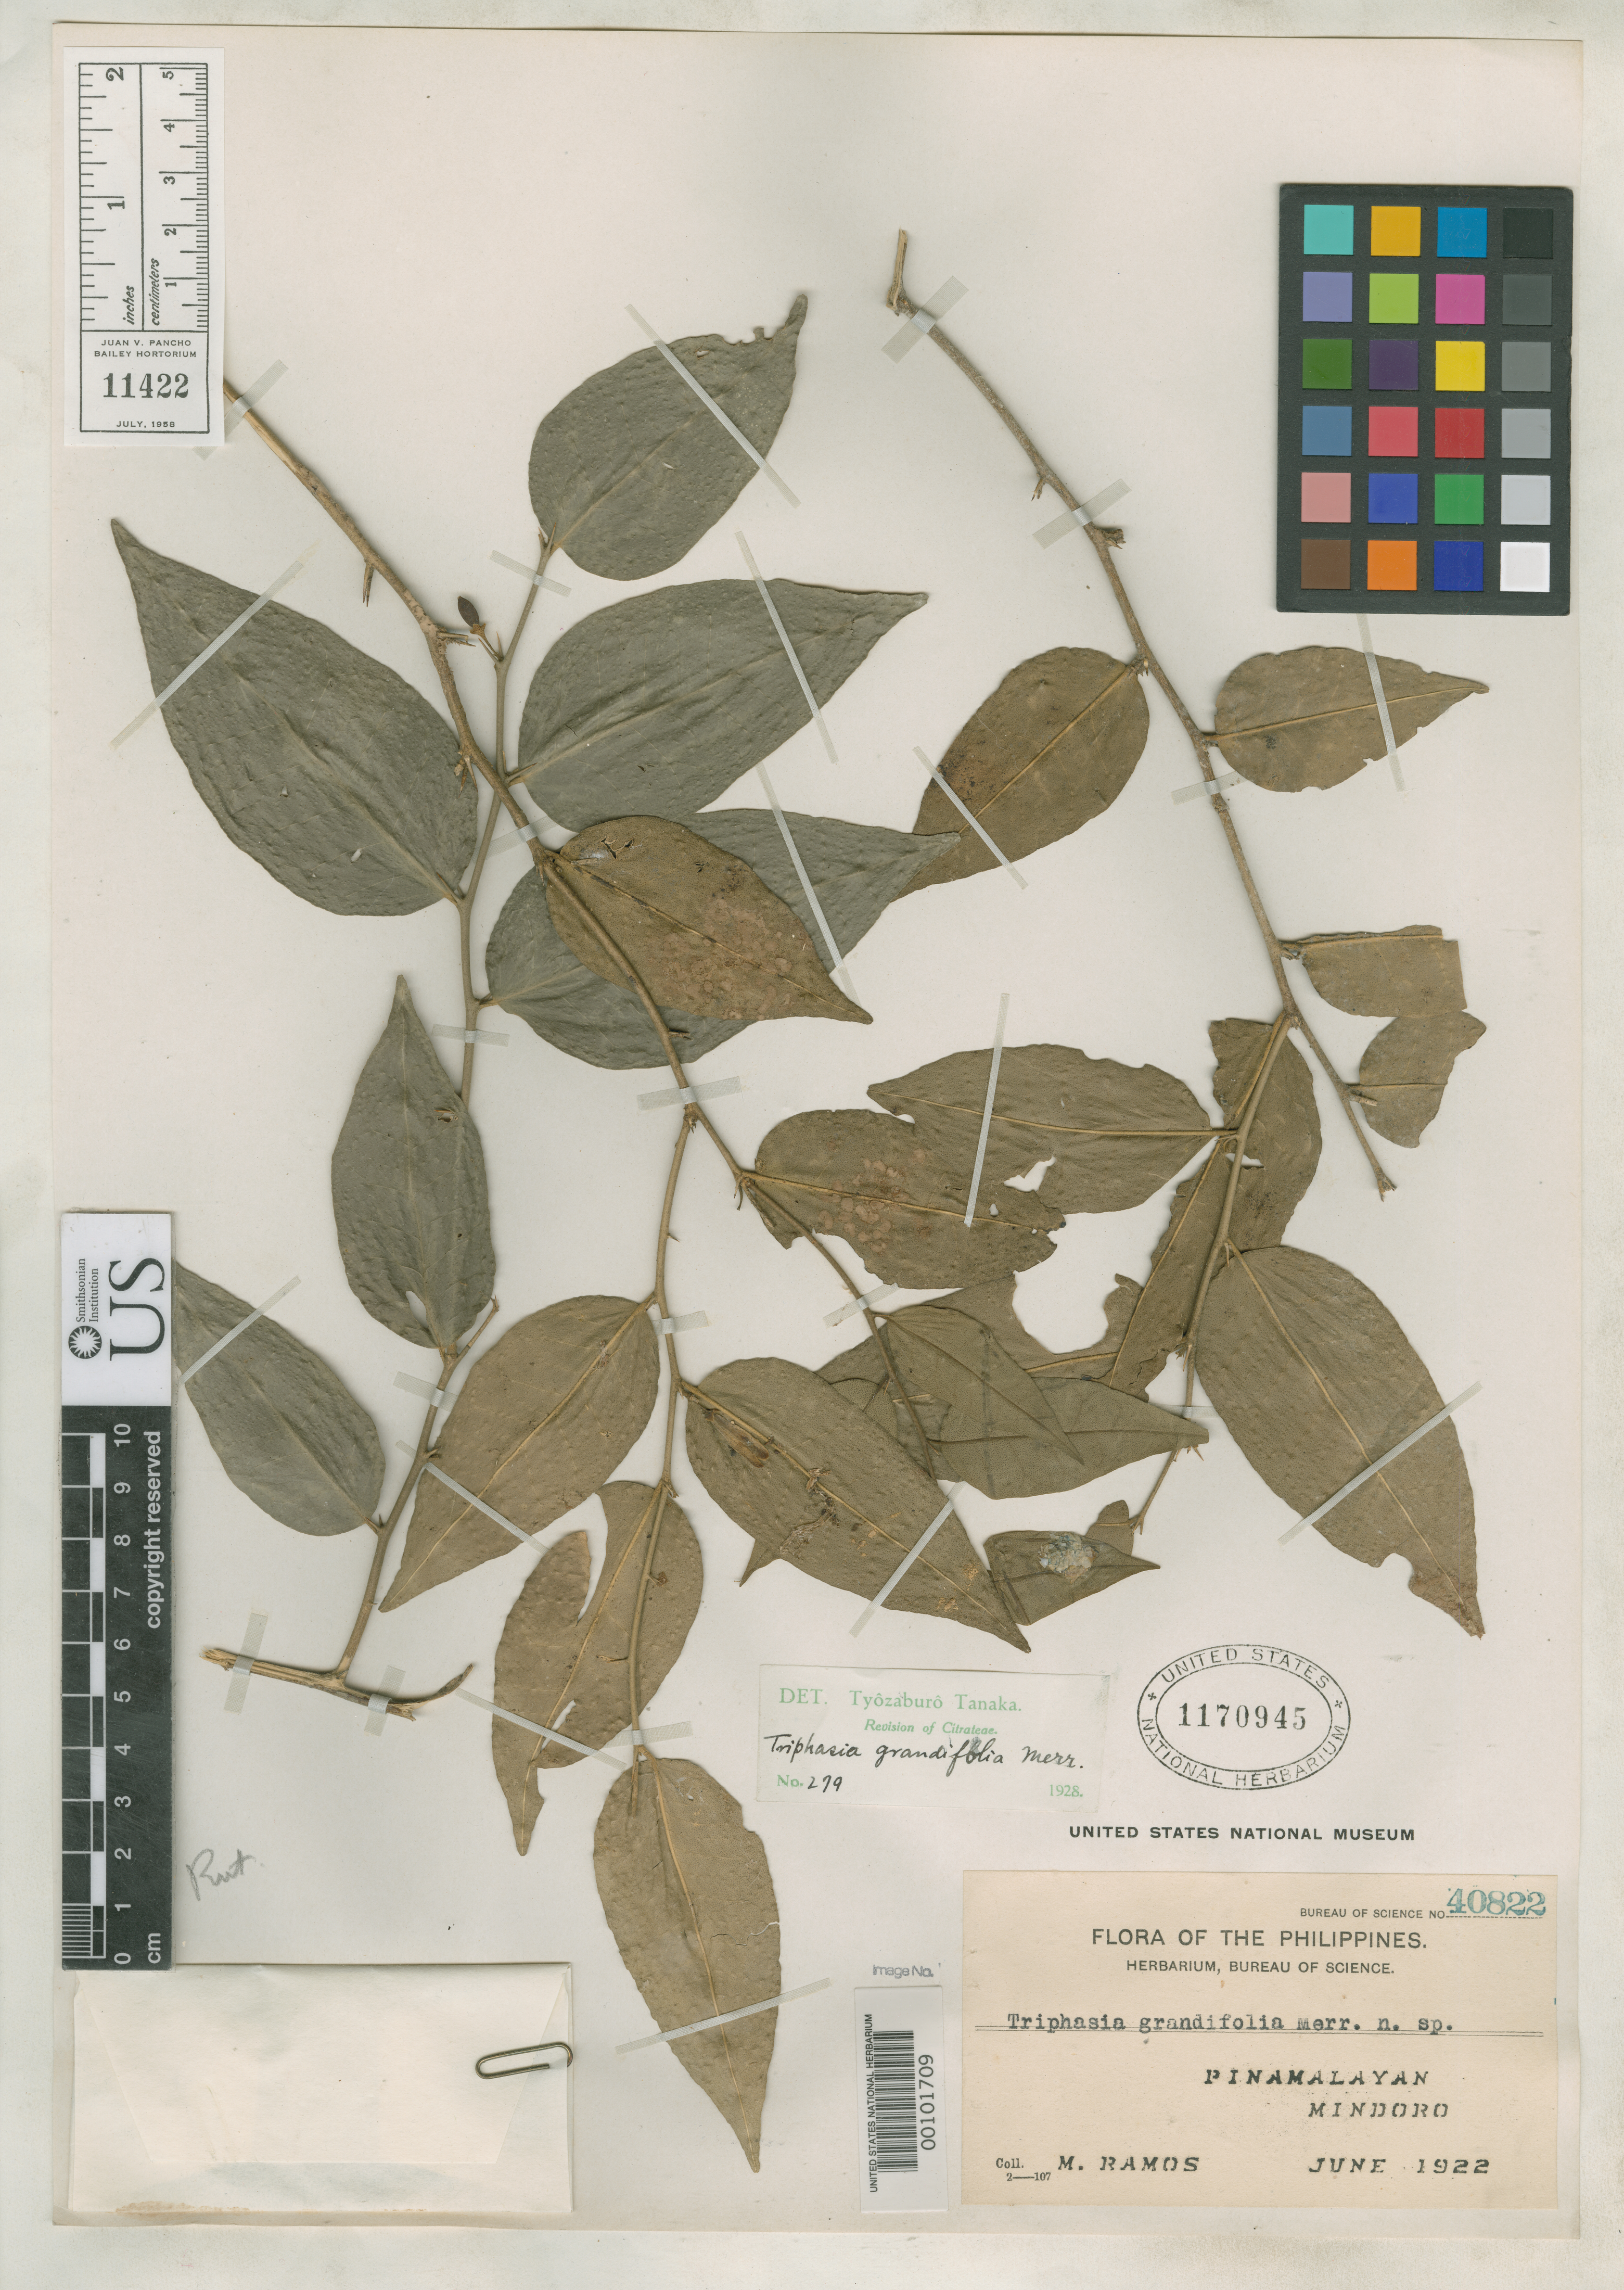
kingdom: Plantae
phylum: Tracheophyta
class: Magnoliopsida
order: Sapindales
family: Rutaceae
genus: Triphasia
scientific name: Triphasia grandifolia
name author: Merr.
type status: Isotype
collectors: M. Ramos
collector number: Bur. Sci. 40822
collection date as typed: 27 May 1922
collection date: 1922-05-27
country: Philippines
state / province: Mimaropa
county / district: Mindoro Oriental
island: Mindoro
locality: Near Pinamalayan.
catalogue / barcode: US 1170945